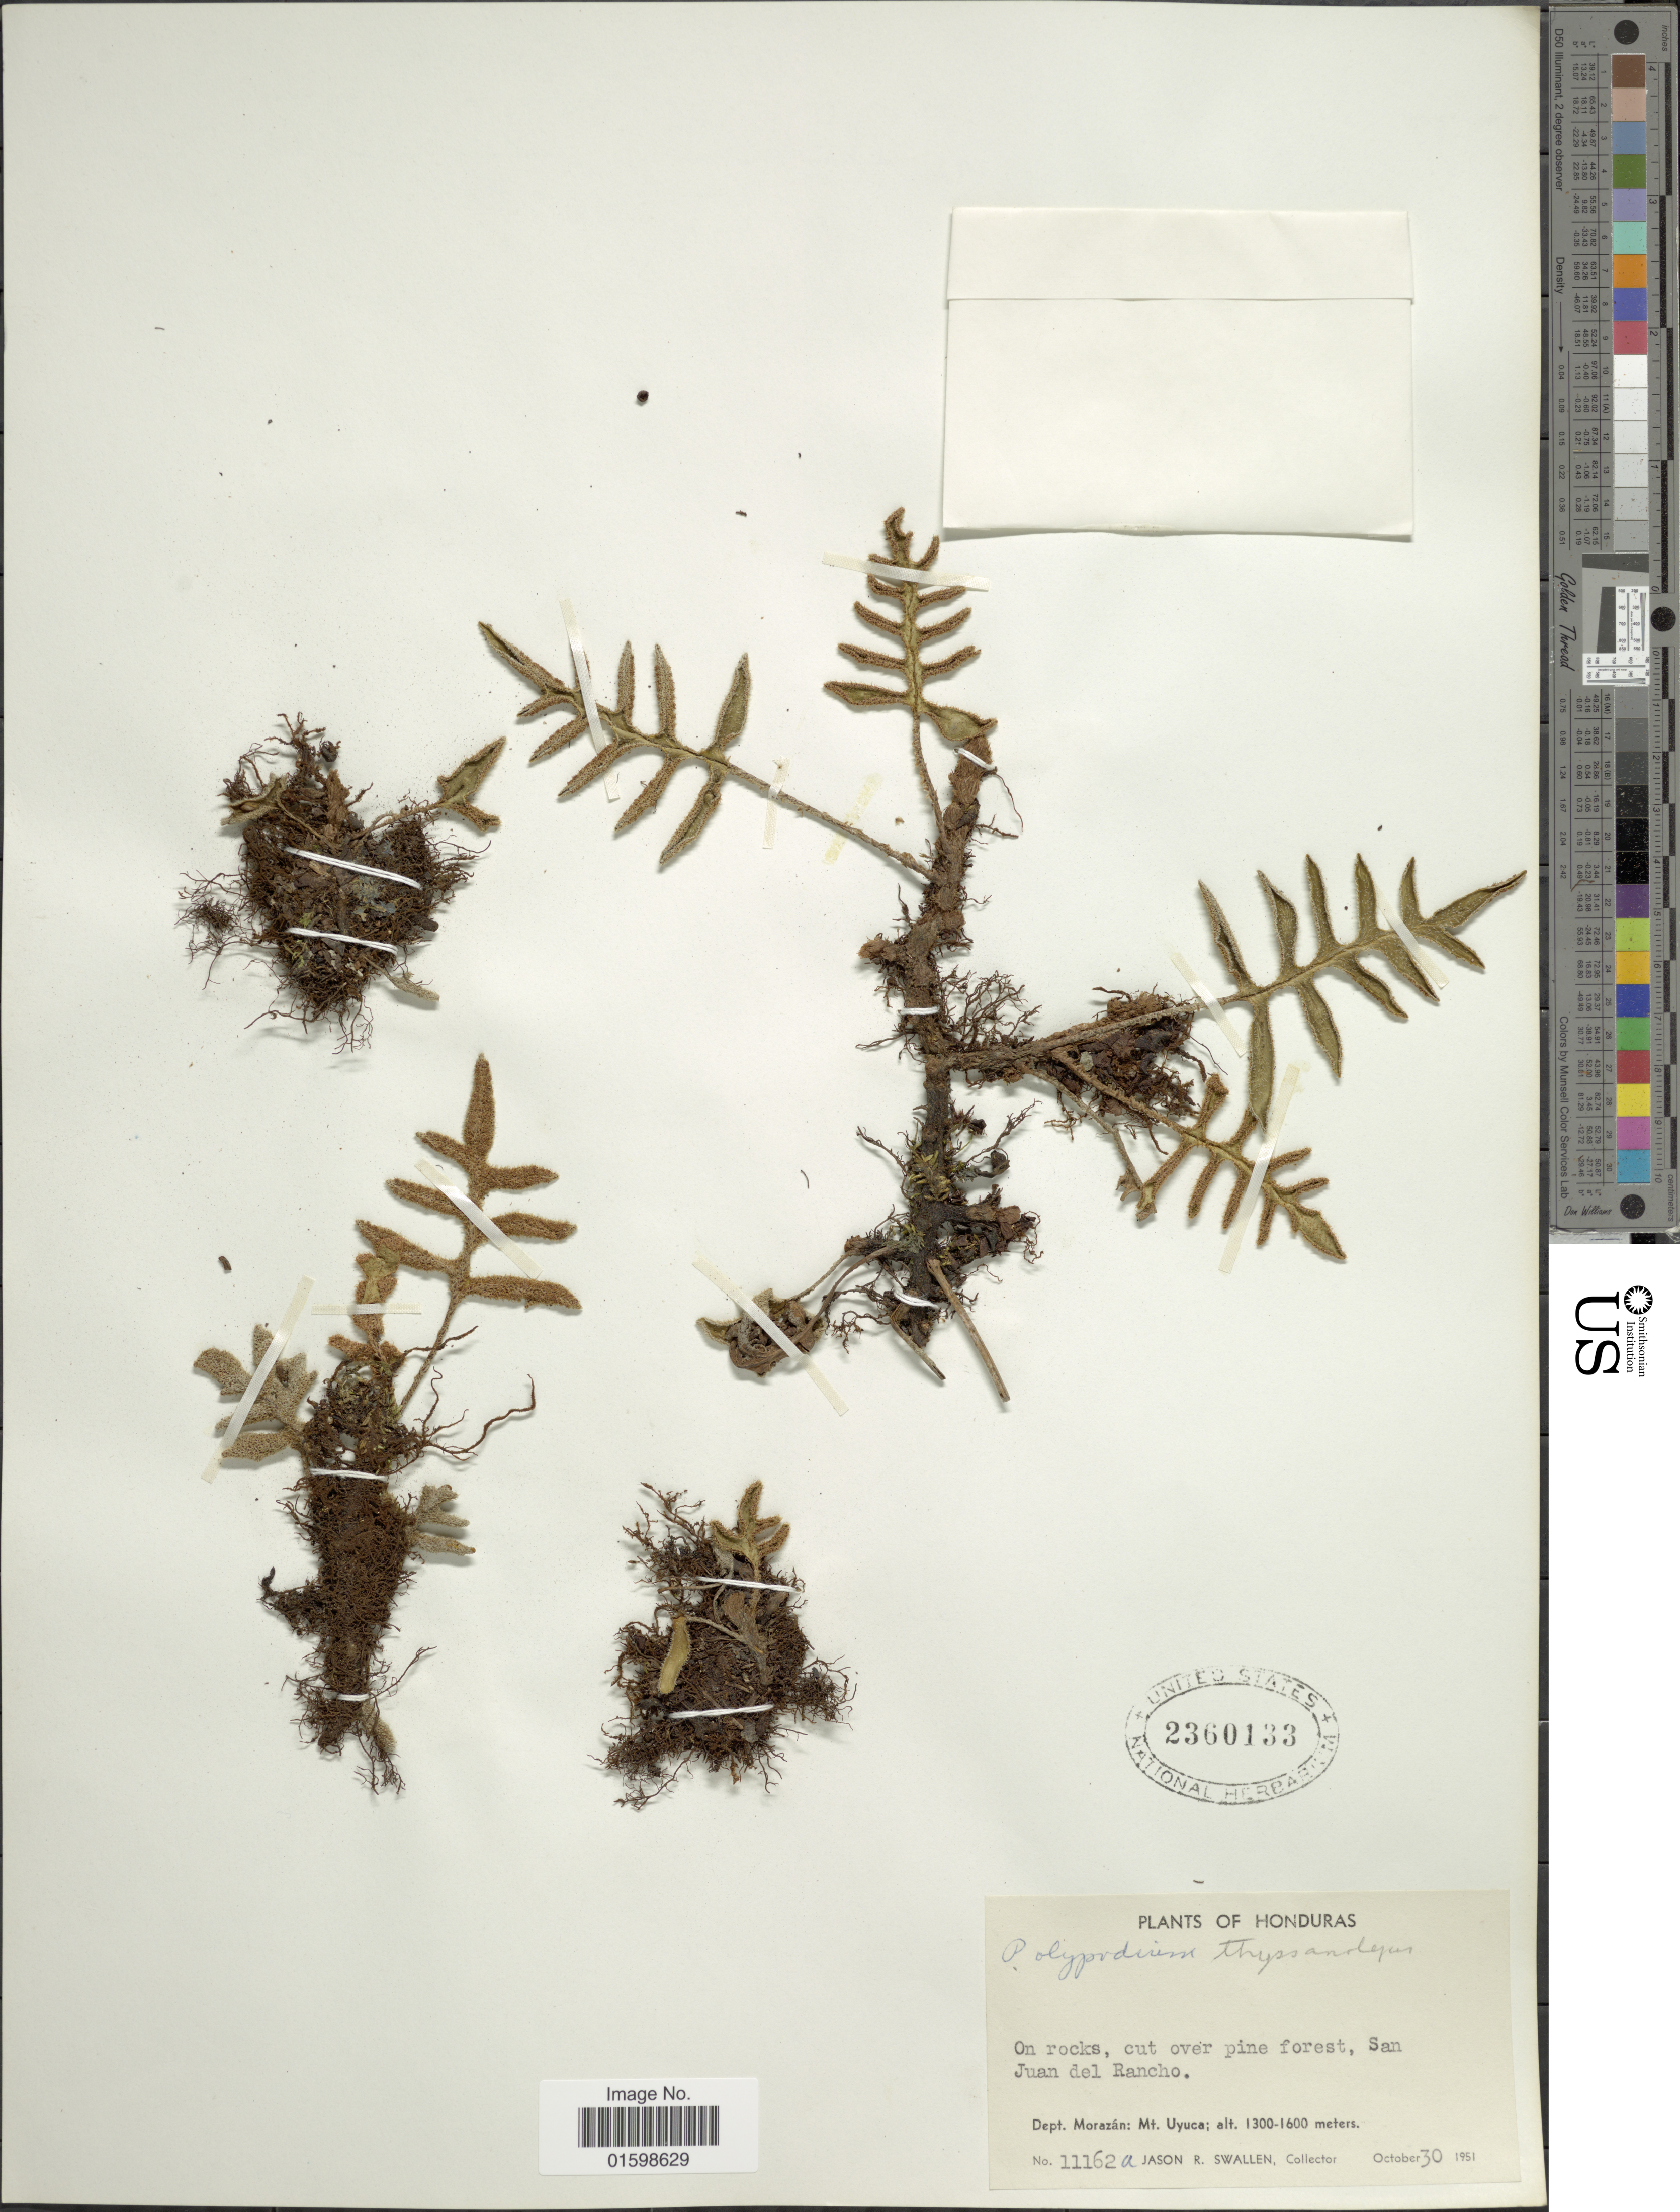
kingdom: Plantae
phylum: Tracheophyta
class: Polypodiopsida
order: Polypodiales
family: Polypodiaceae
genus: Pleopeltis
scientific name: Pleopeltis thyssanolepis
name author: (A. Braun ex Klotzsch) E.G. Andrews & Windham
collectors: J. R. Swallen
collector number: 11162a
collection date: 1951-10-30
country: Honduras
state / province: Fco. Morazán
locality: On rocks, cut over pine forest, San Juan del Rancho, dept. Morazán: Mt. Uyuca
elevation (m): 1300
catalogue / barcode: US 2360133